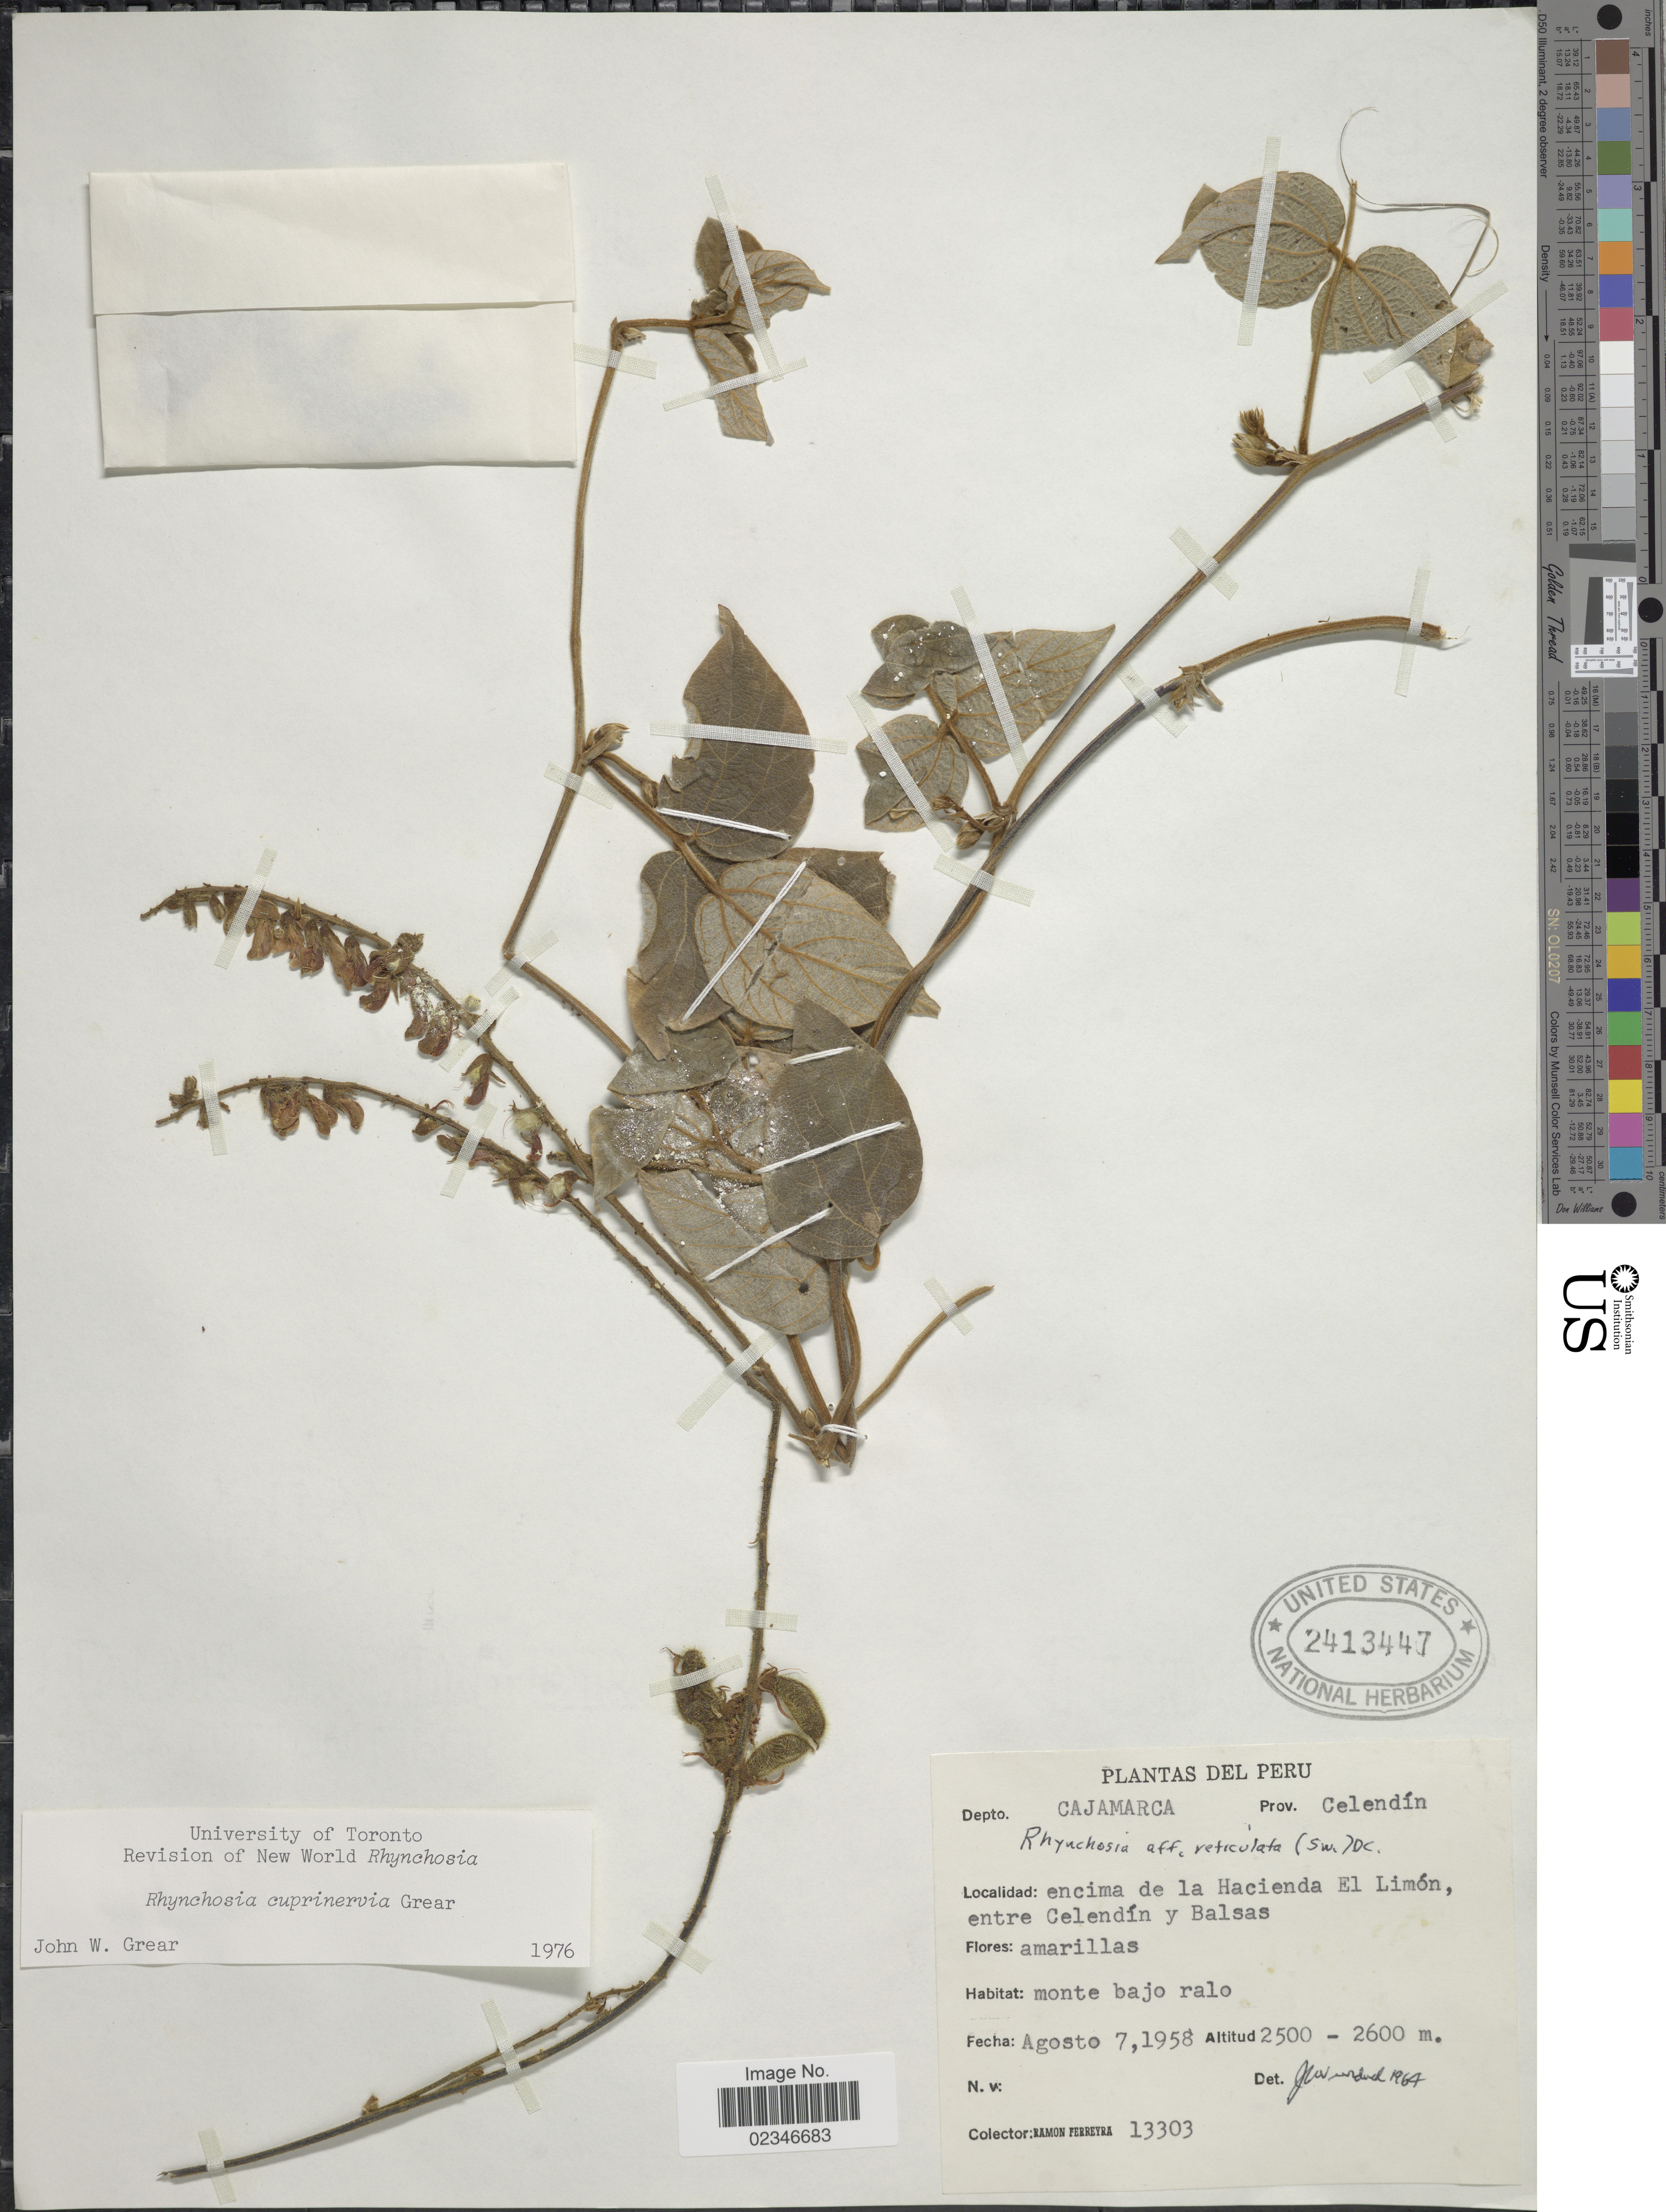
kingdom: Plantae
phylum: Tracheophyta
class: Magnoliopsida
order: Fabales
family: Fabaceae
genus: Rhynchosia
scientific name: Rhynchosia cuprinervia Grear ined.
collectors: R. A. Ferreyra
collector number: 13303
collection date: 1958-08-07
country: Peru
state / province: Cajamarca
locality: Depto. Cajamarca, prov. Celendin, encima de la Hacienda El Limon, entre Celendin y Balsas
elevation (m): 2500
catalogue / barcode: US 2413447